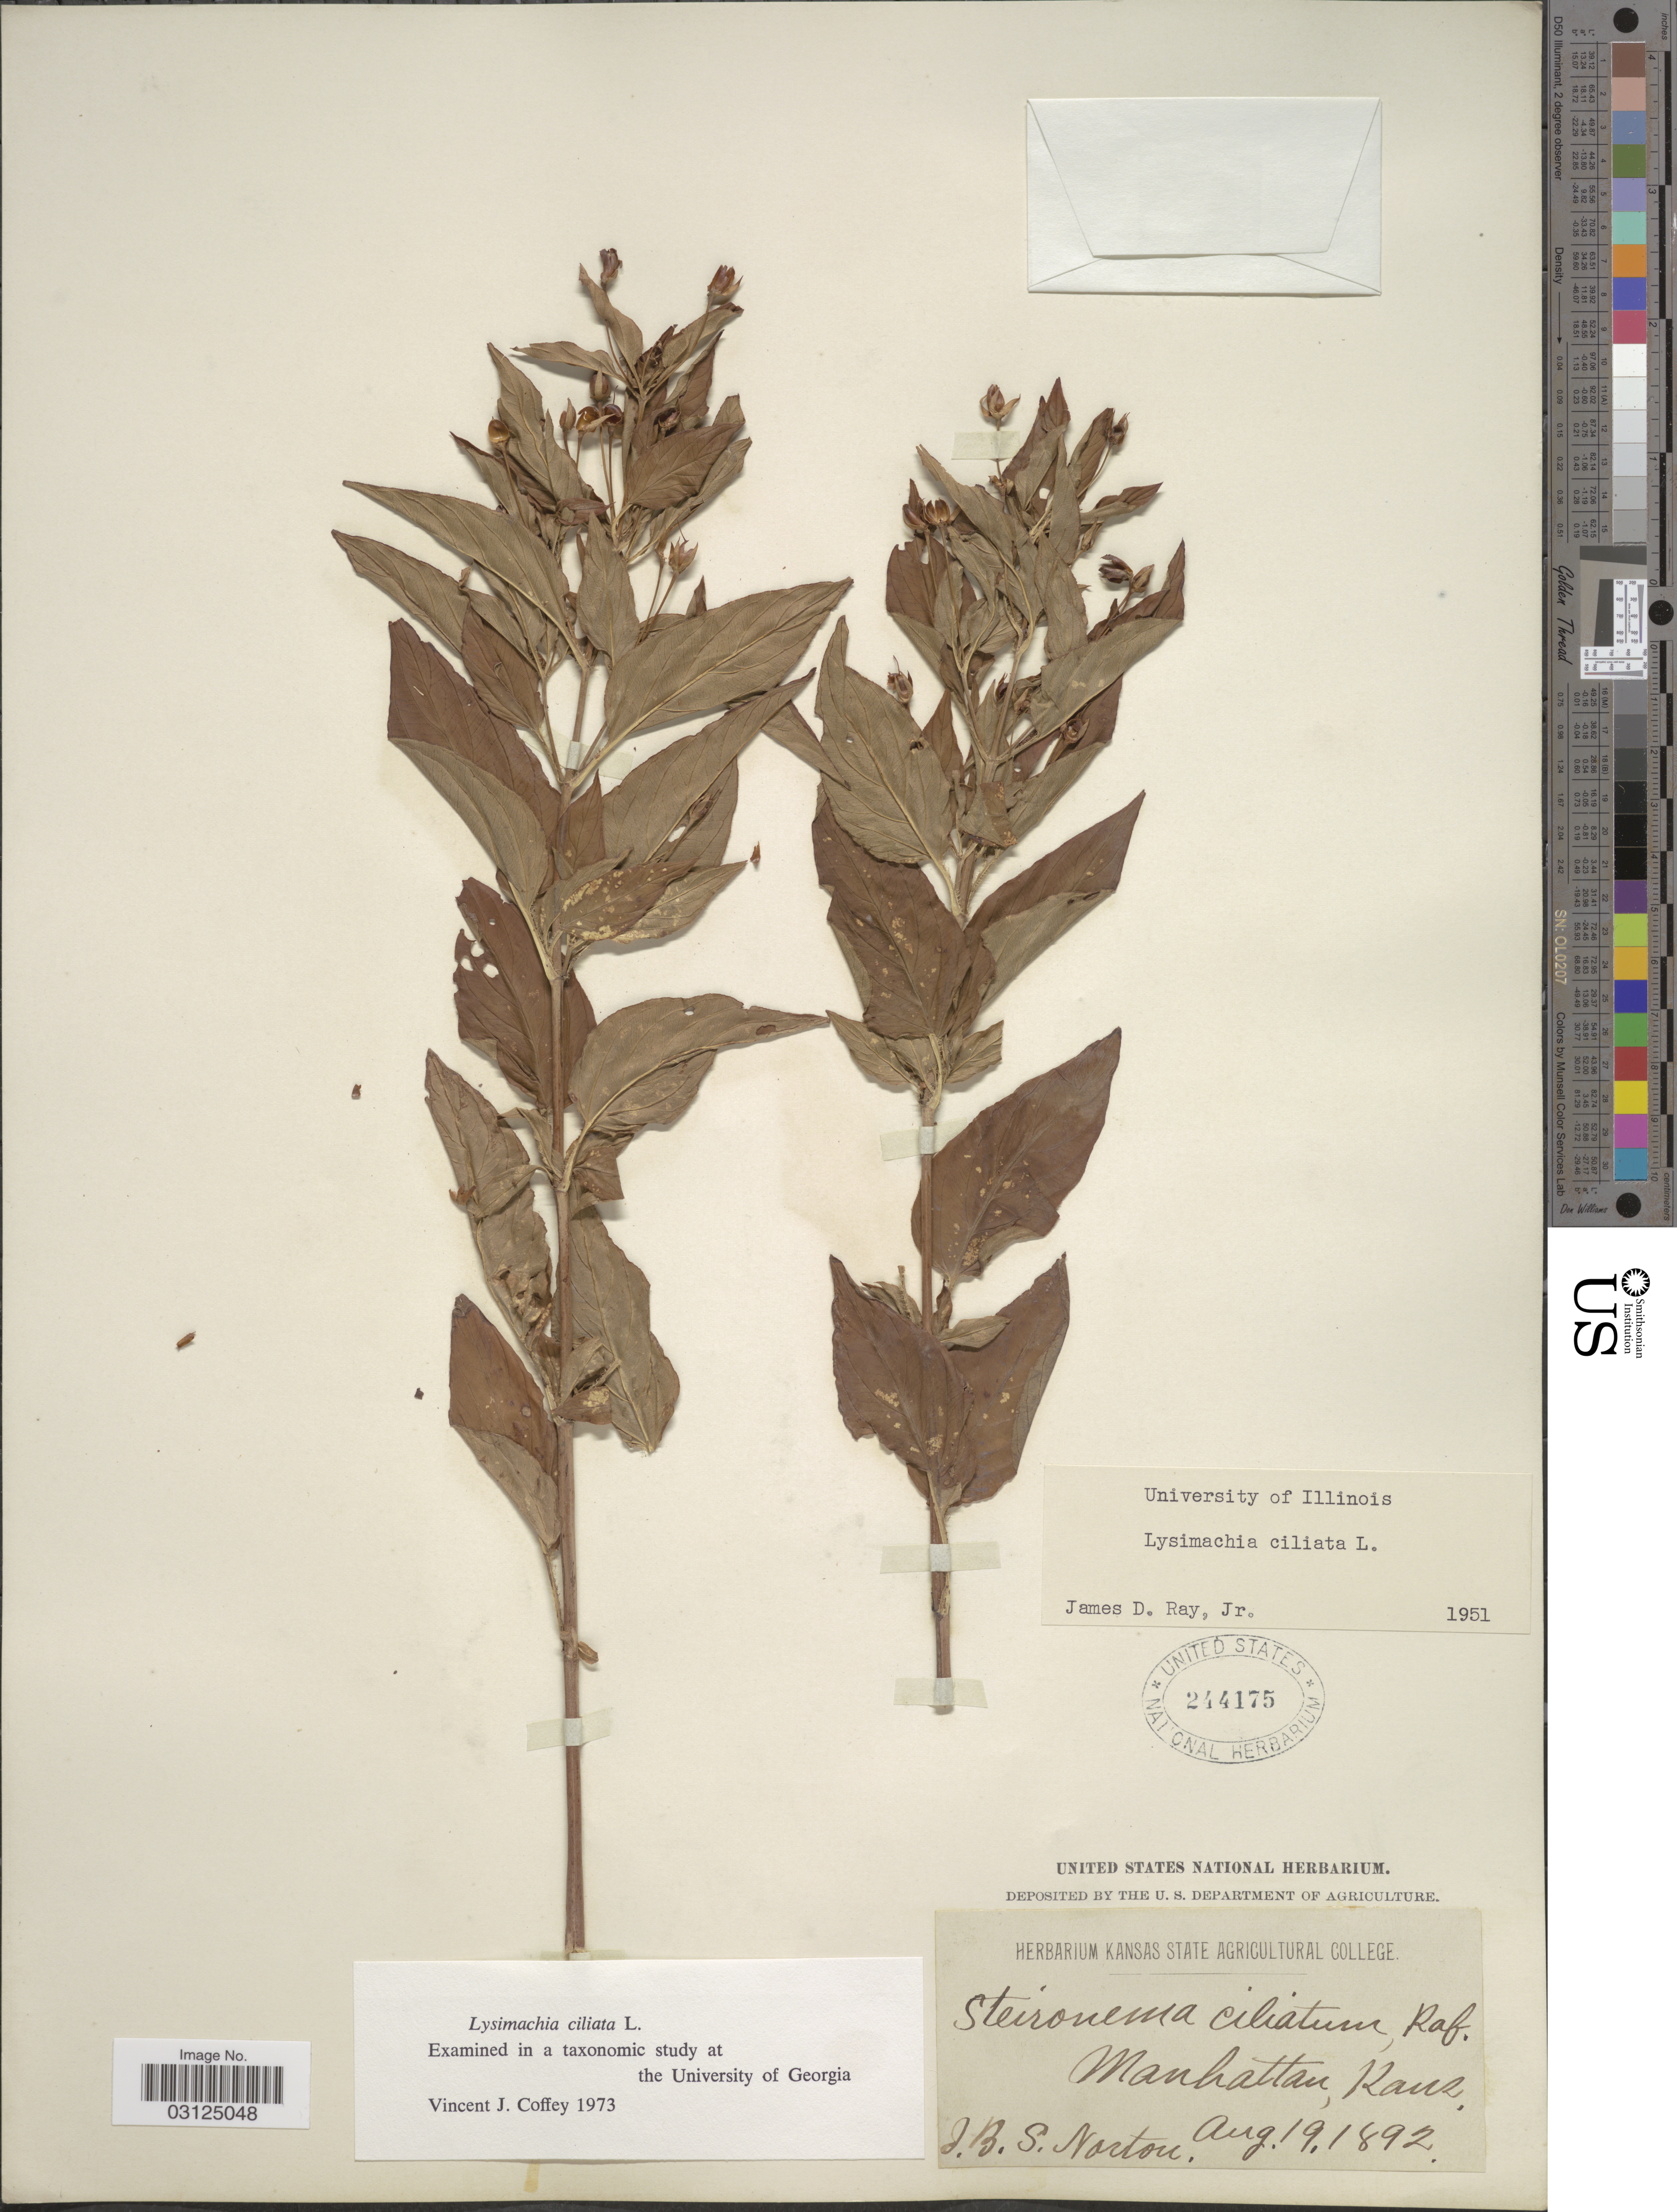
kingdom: Plantae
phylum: Tracheophyta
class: Magnoliopsida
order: Ericales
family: Primulaceae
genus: Lysimachia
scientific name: Lysimachia ciliata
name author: L.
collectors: J. B. S. Norton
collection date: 1892-08-19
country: United States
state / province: Kansas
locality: Manhattan.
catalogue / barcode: US 244175